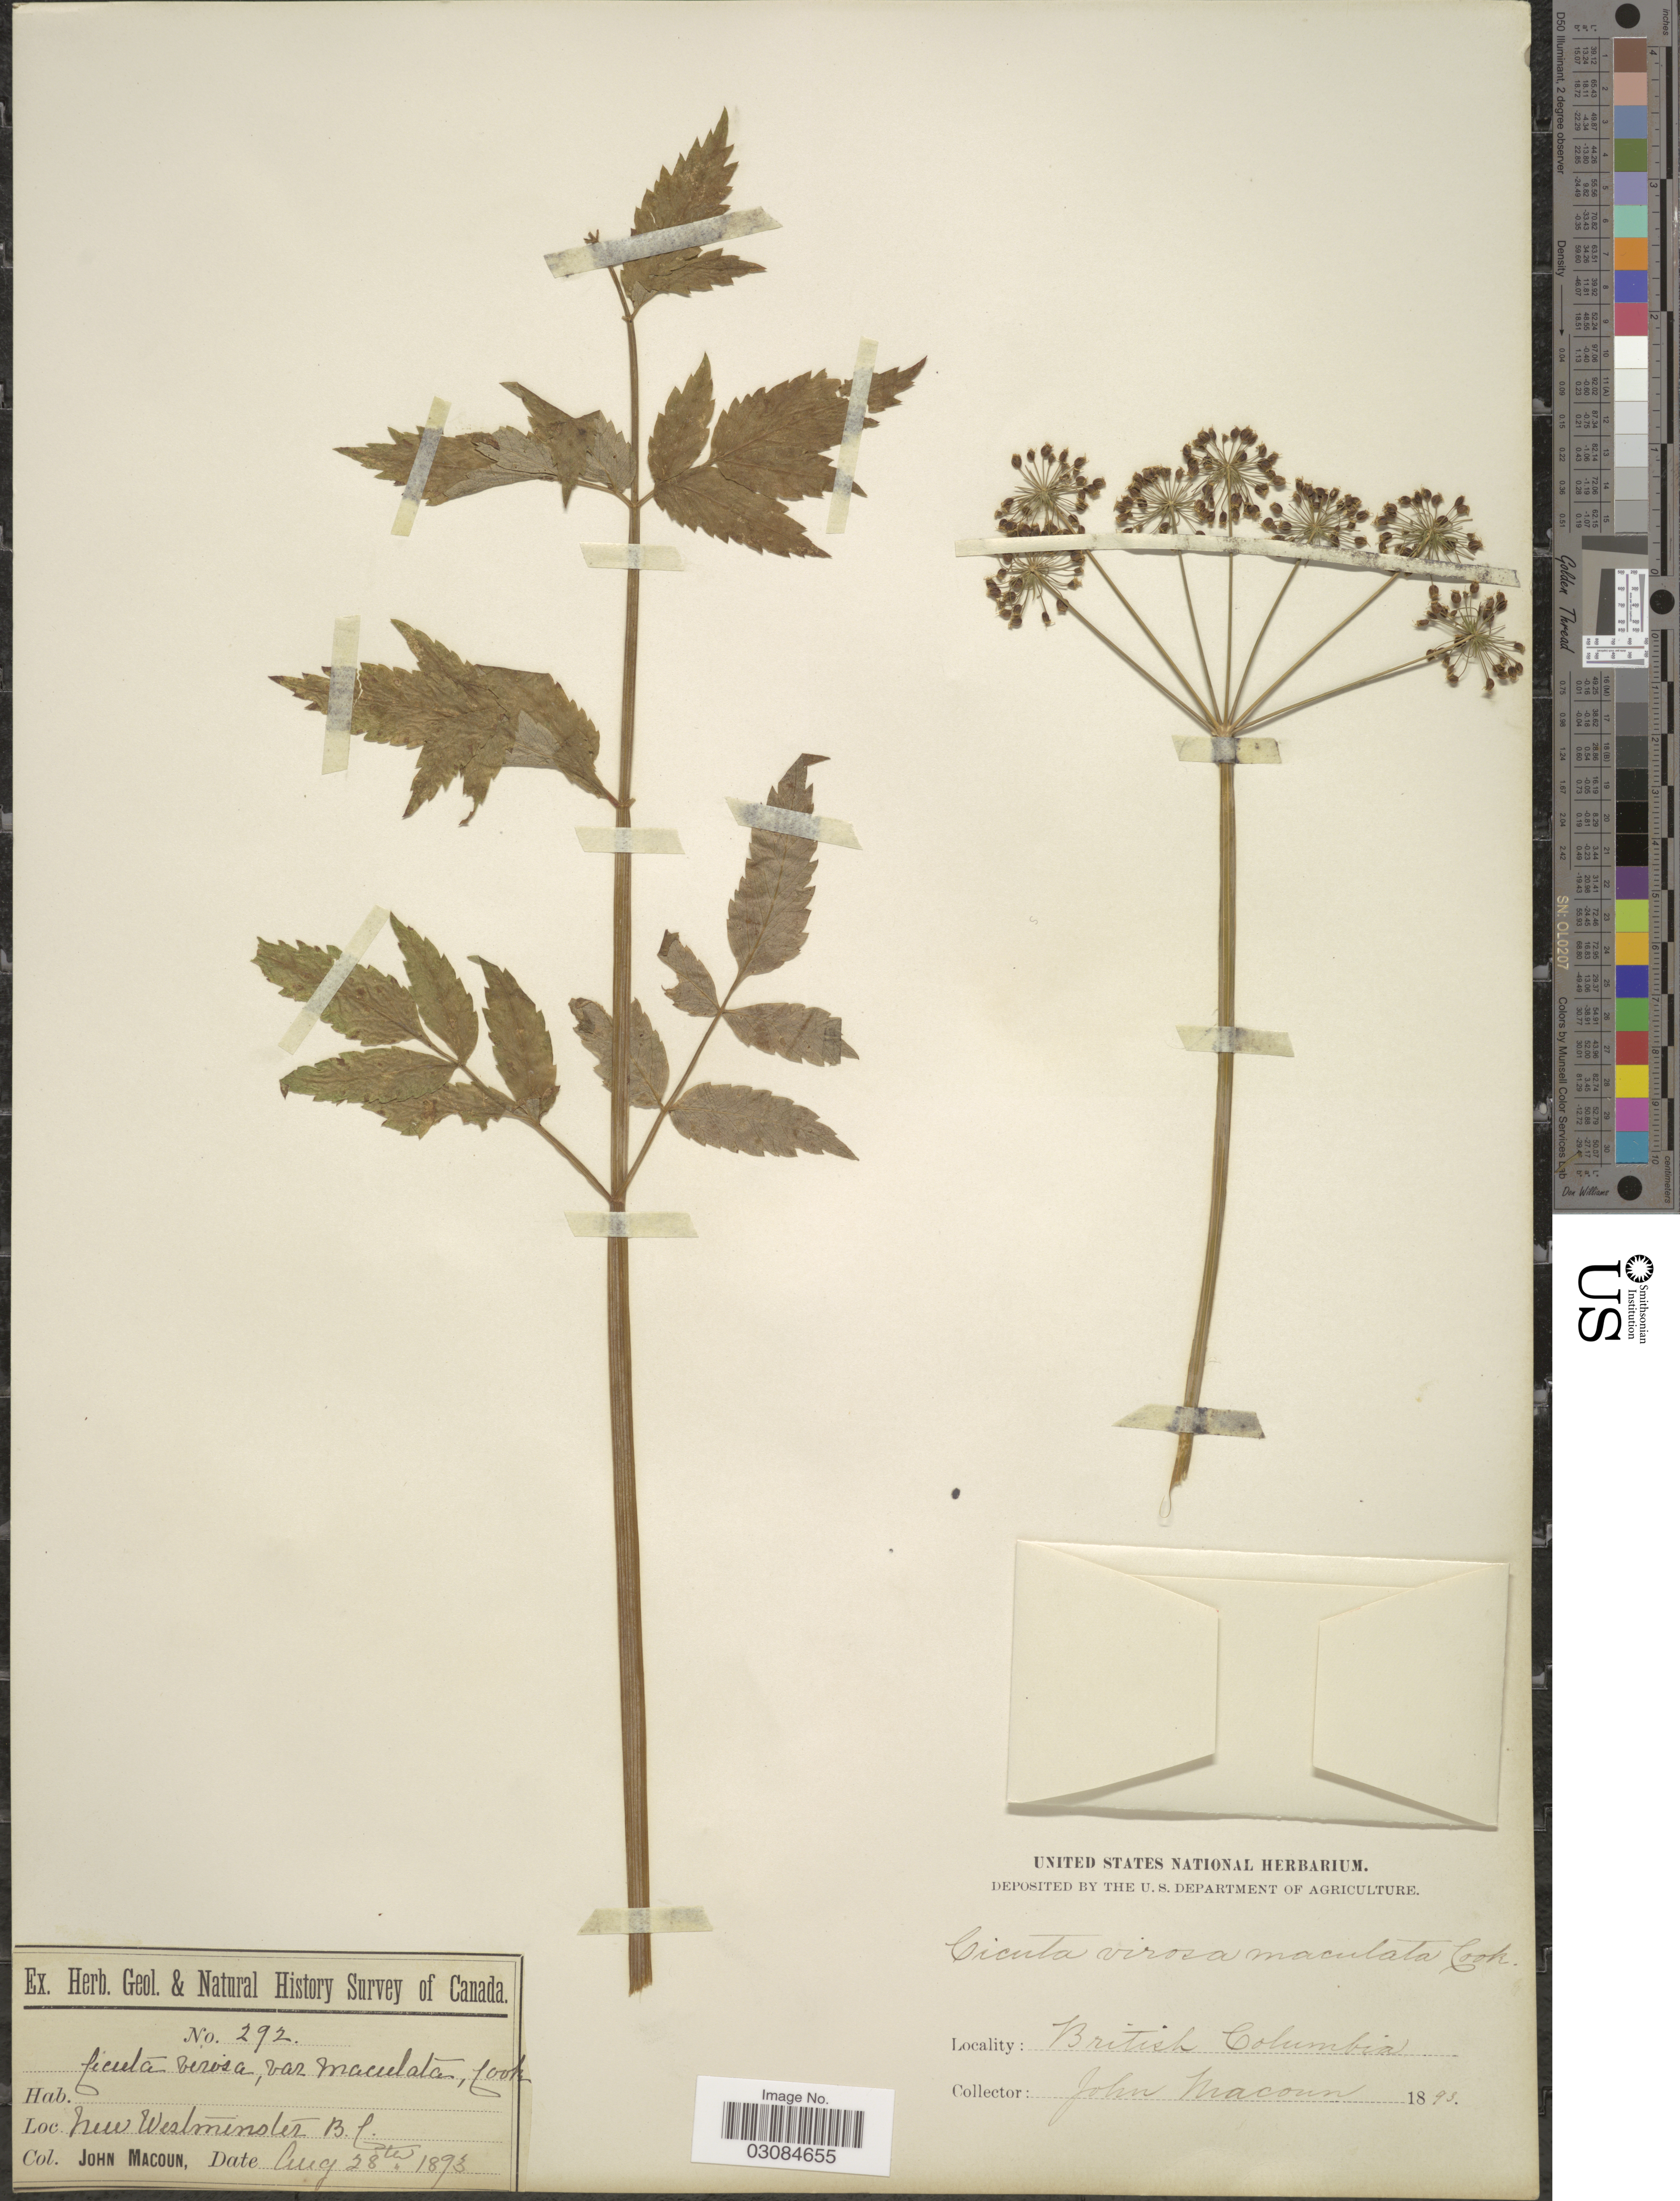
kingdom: Plantae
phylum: Tracheophyta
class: Magnoliopsida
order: Apiales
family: Apiaceae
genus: Cicuta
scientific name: Cicuta vagans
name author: Greene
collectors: J. Macoun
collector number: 292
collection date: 1893-08-28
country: Canada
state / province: British Columbia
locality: New Westminster.